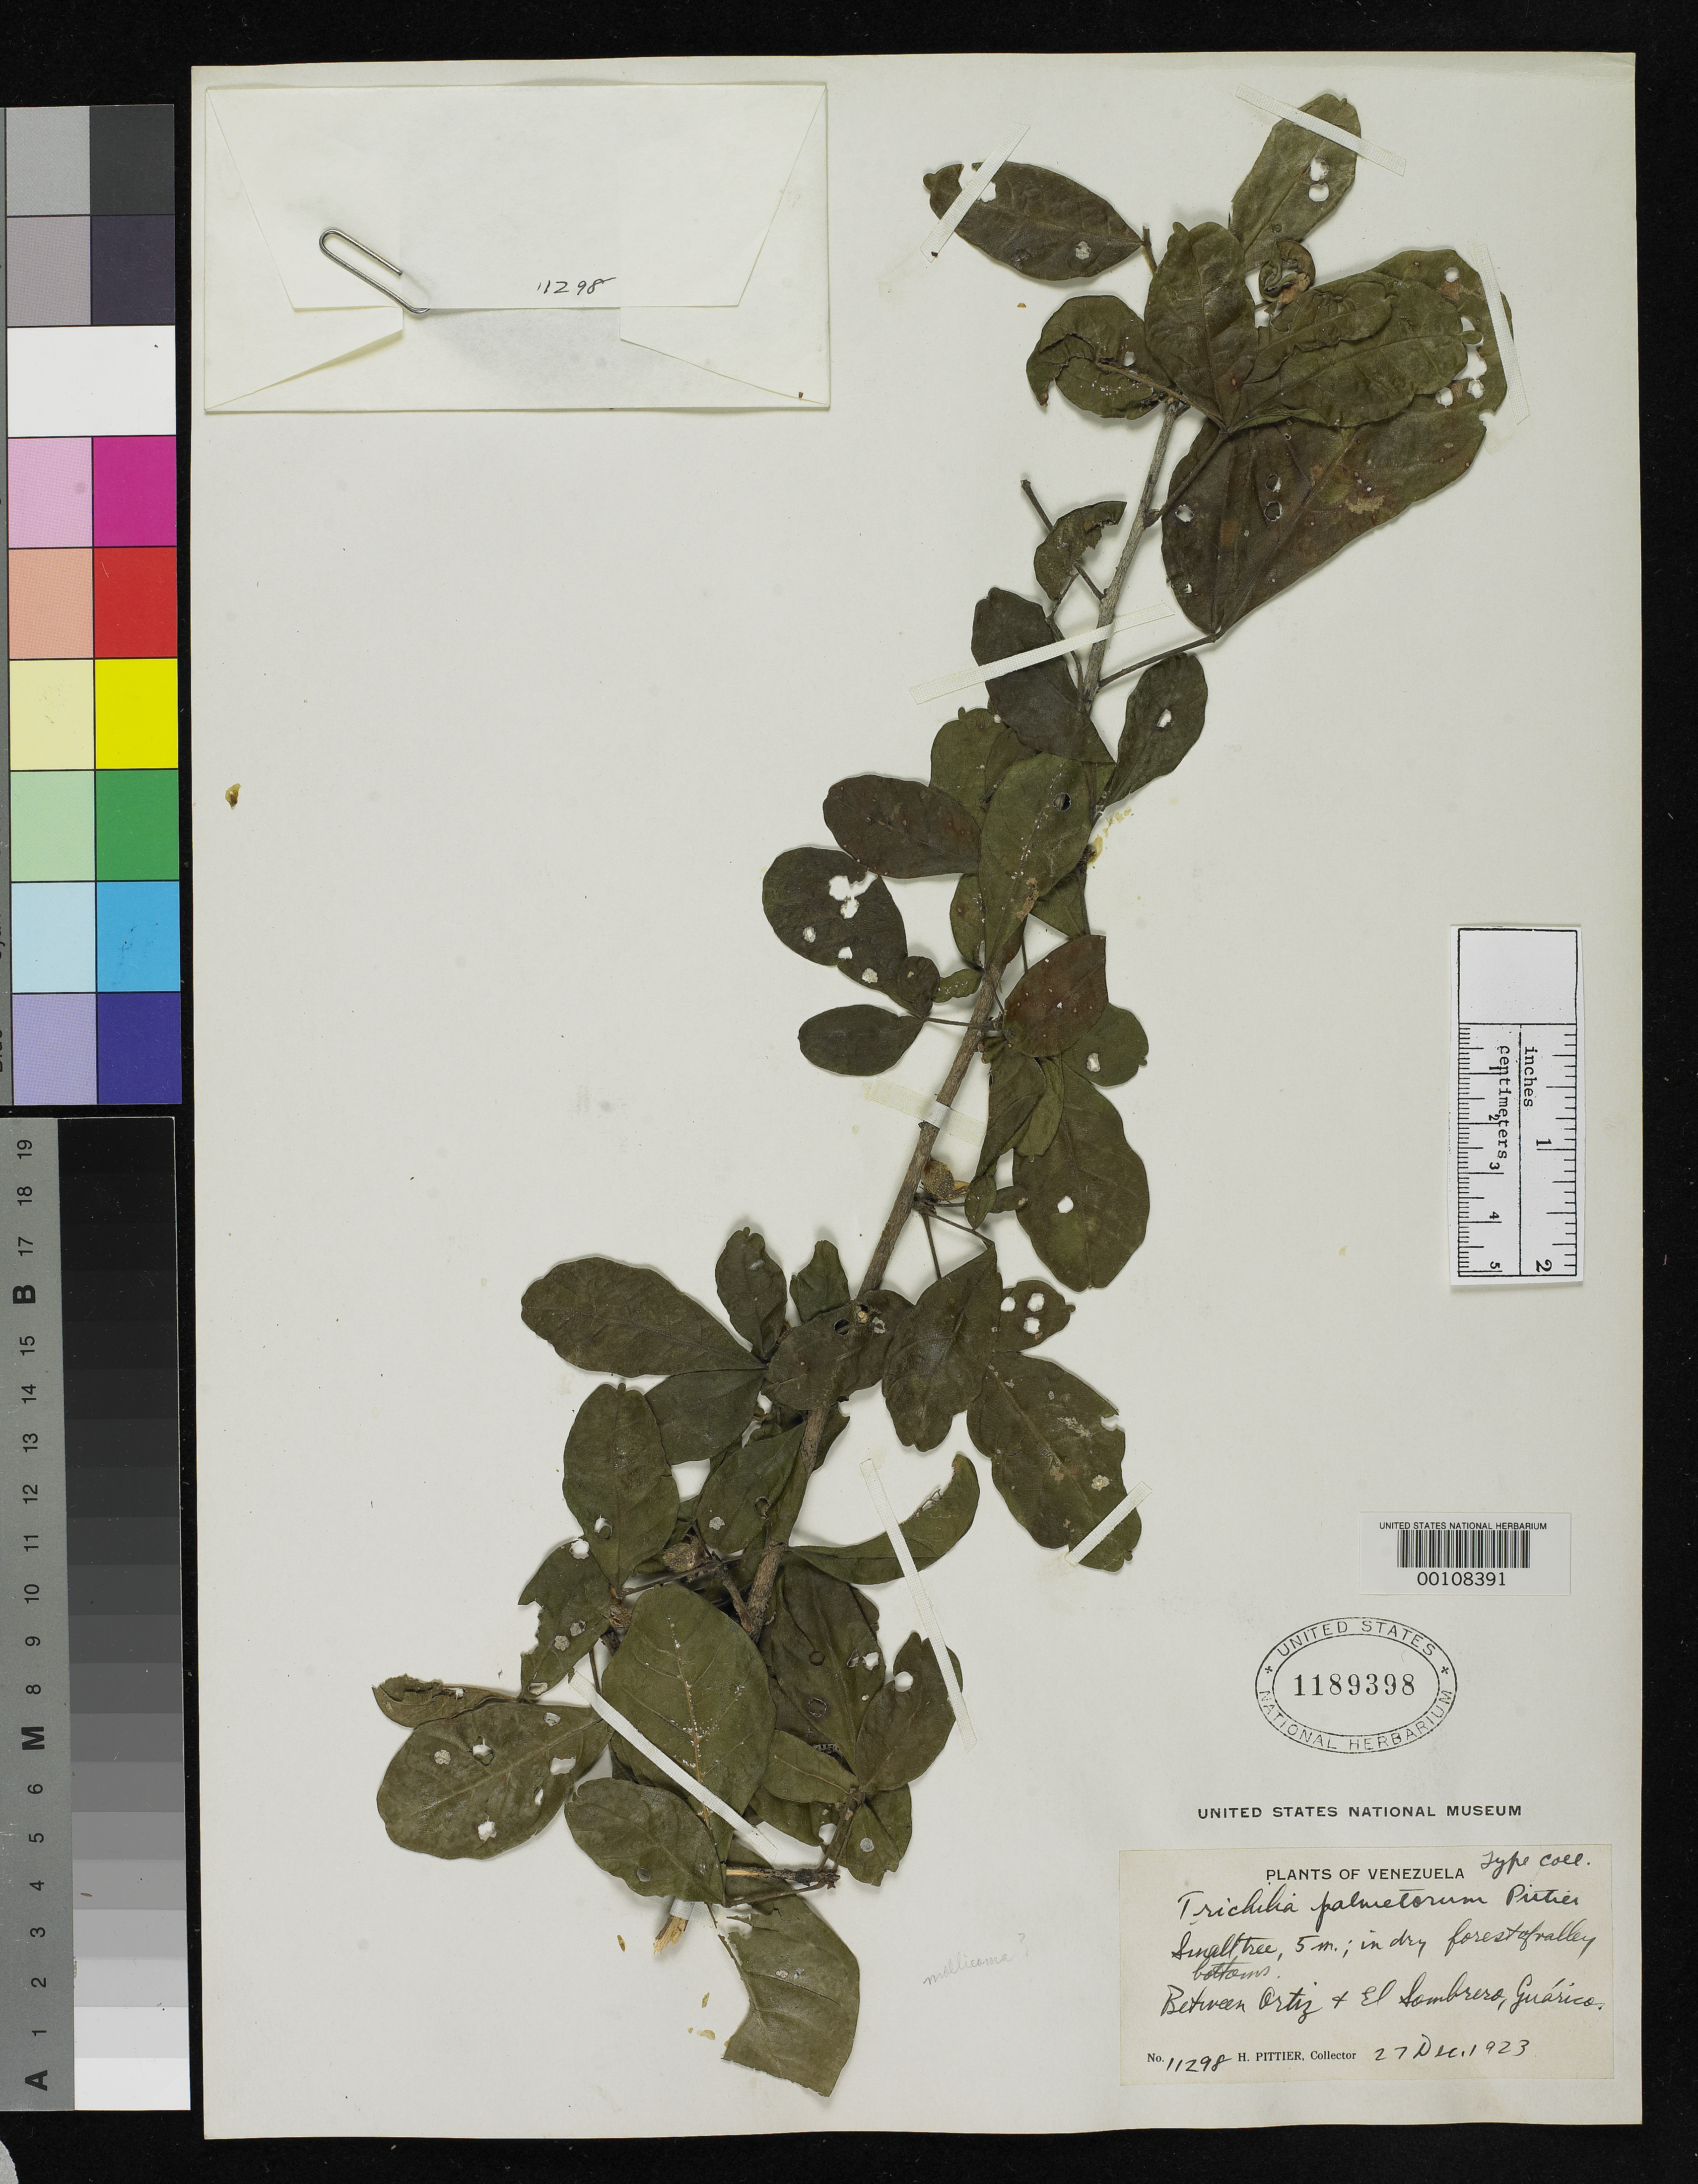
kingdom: Plantae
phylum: Tracheophyta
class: Magnoliopsida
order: Sapindales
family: Meliaceae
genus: Trichilia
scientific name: Trichilia palmetorum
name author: Pittier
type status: Isotype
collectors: H. F. Pittier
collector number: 11298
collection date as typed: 21 Dec 1926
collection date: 1926-12-21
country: Venezuela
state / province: Guárico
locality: Between Oritz and El Sombrero.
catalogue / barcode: US 1189398